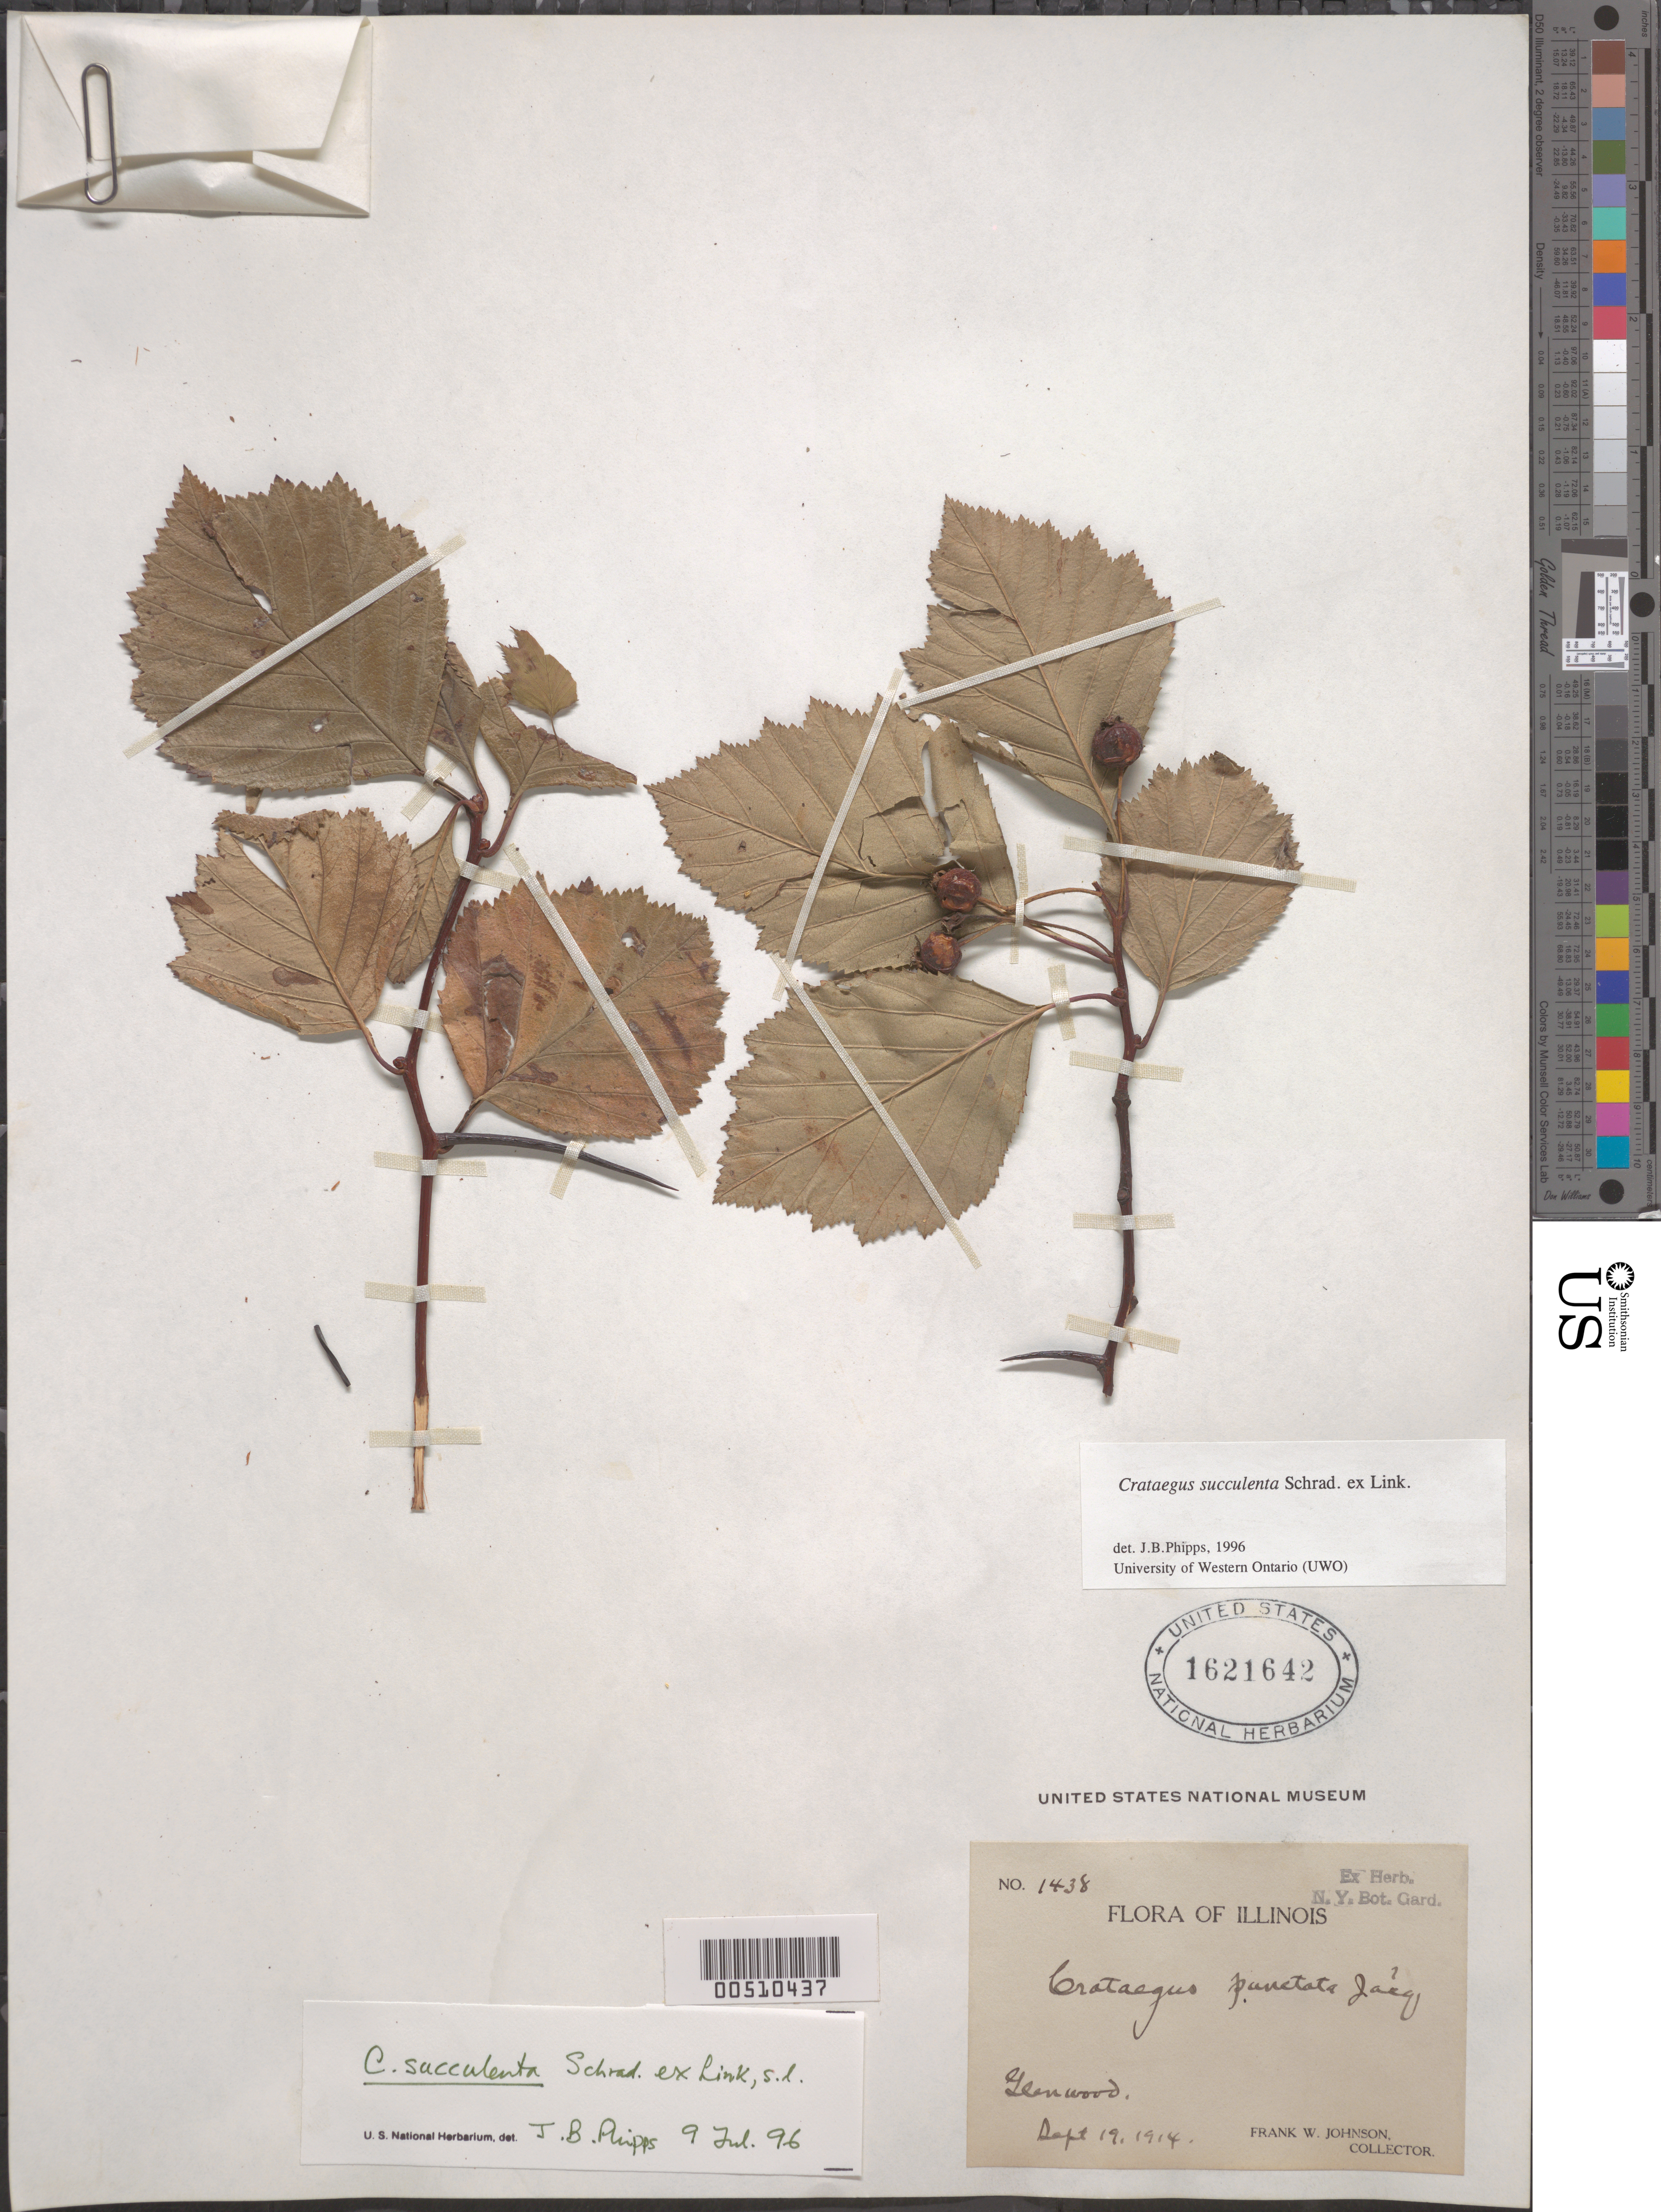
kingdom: Plantae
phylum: Tracheophyta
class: Magnoliopsida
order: Rosales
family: Rosaceae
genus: Crataegus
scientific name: Crataegus succulenta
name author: Schrad. ex Link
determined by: Phipps, James B., (UWO), University of Western Ontario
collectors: F. W. Johnson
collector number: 1438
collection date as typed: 19 Sep 1914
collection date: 1914-09-19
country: United States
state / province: Illinois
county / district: Cook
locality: Glenwood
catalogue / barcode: US 1621642